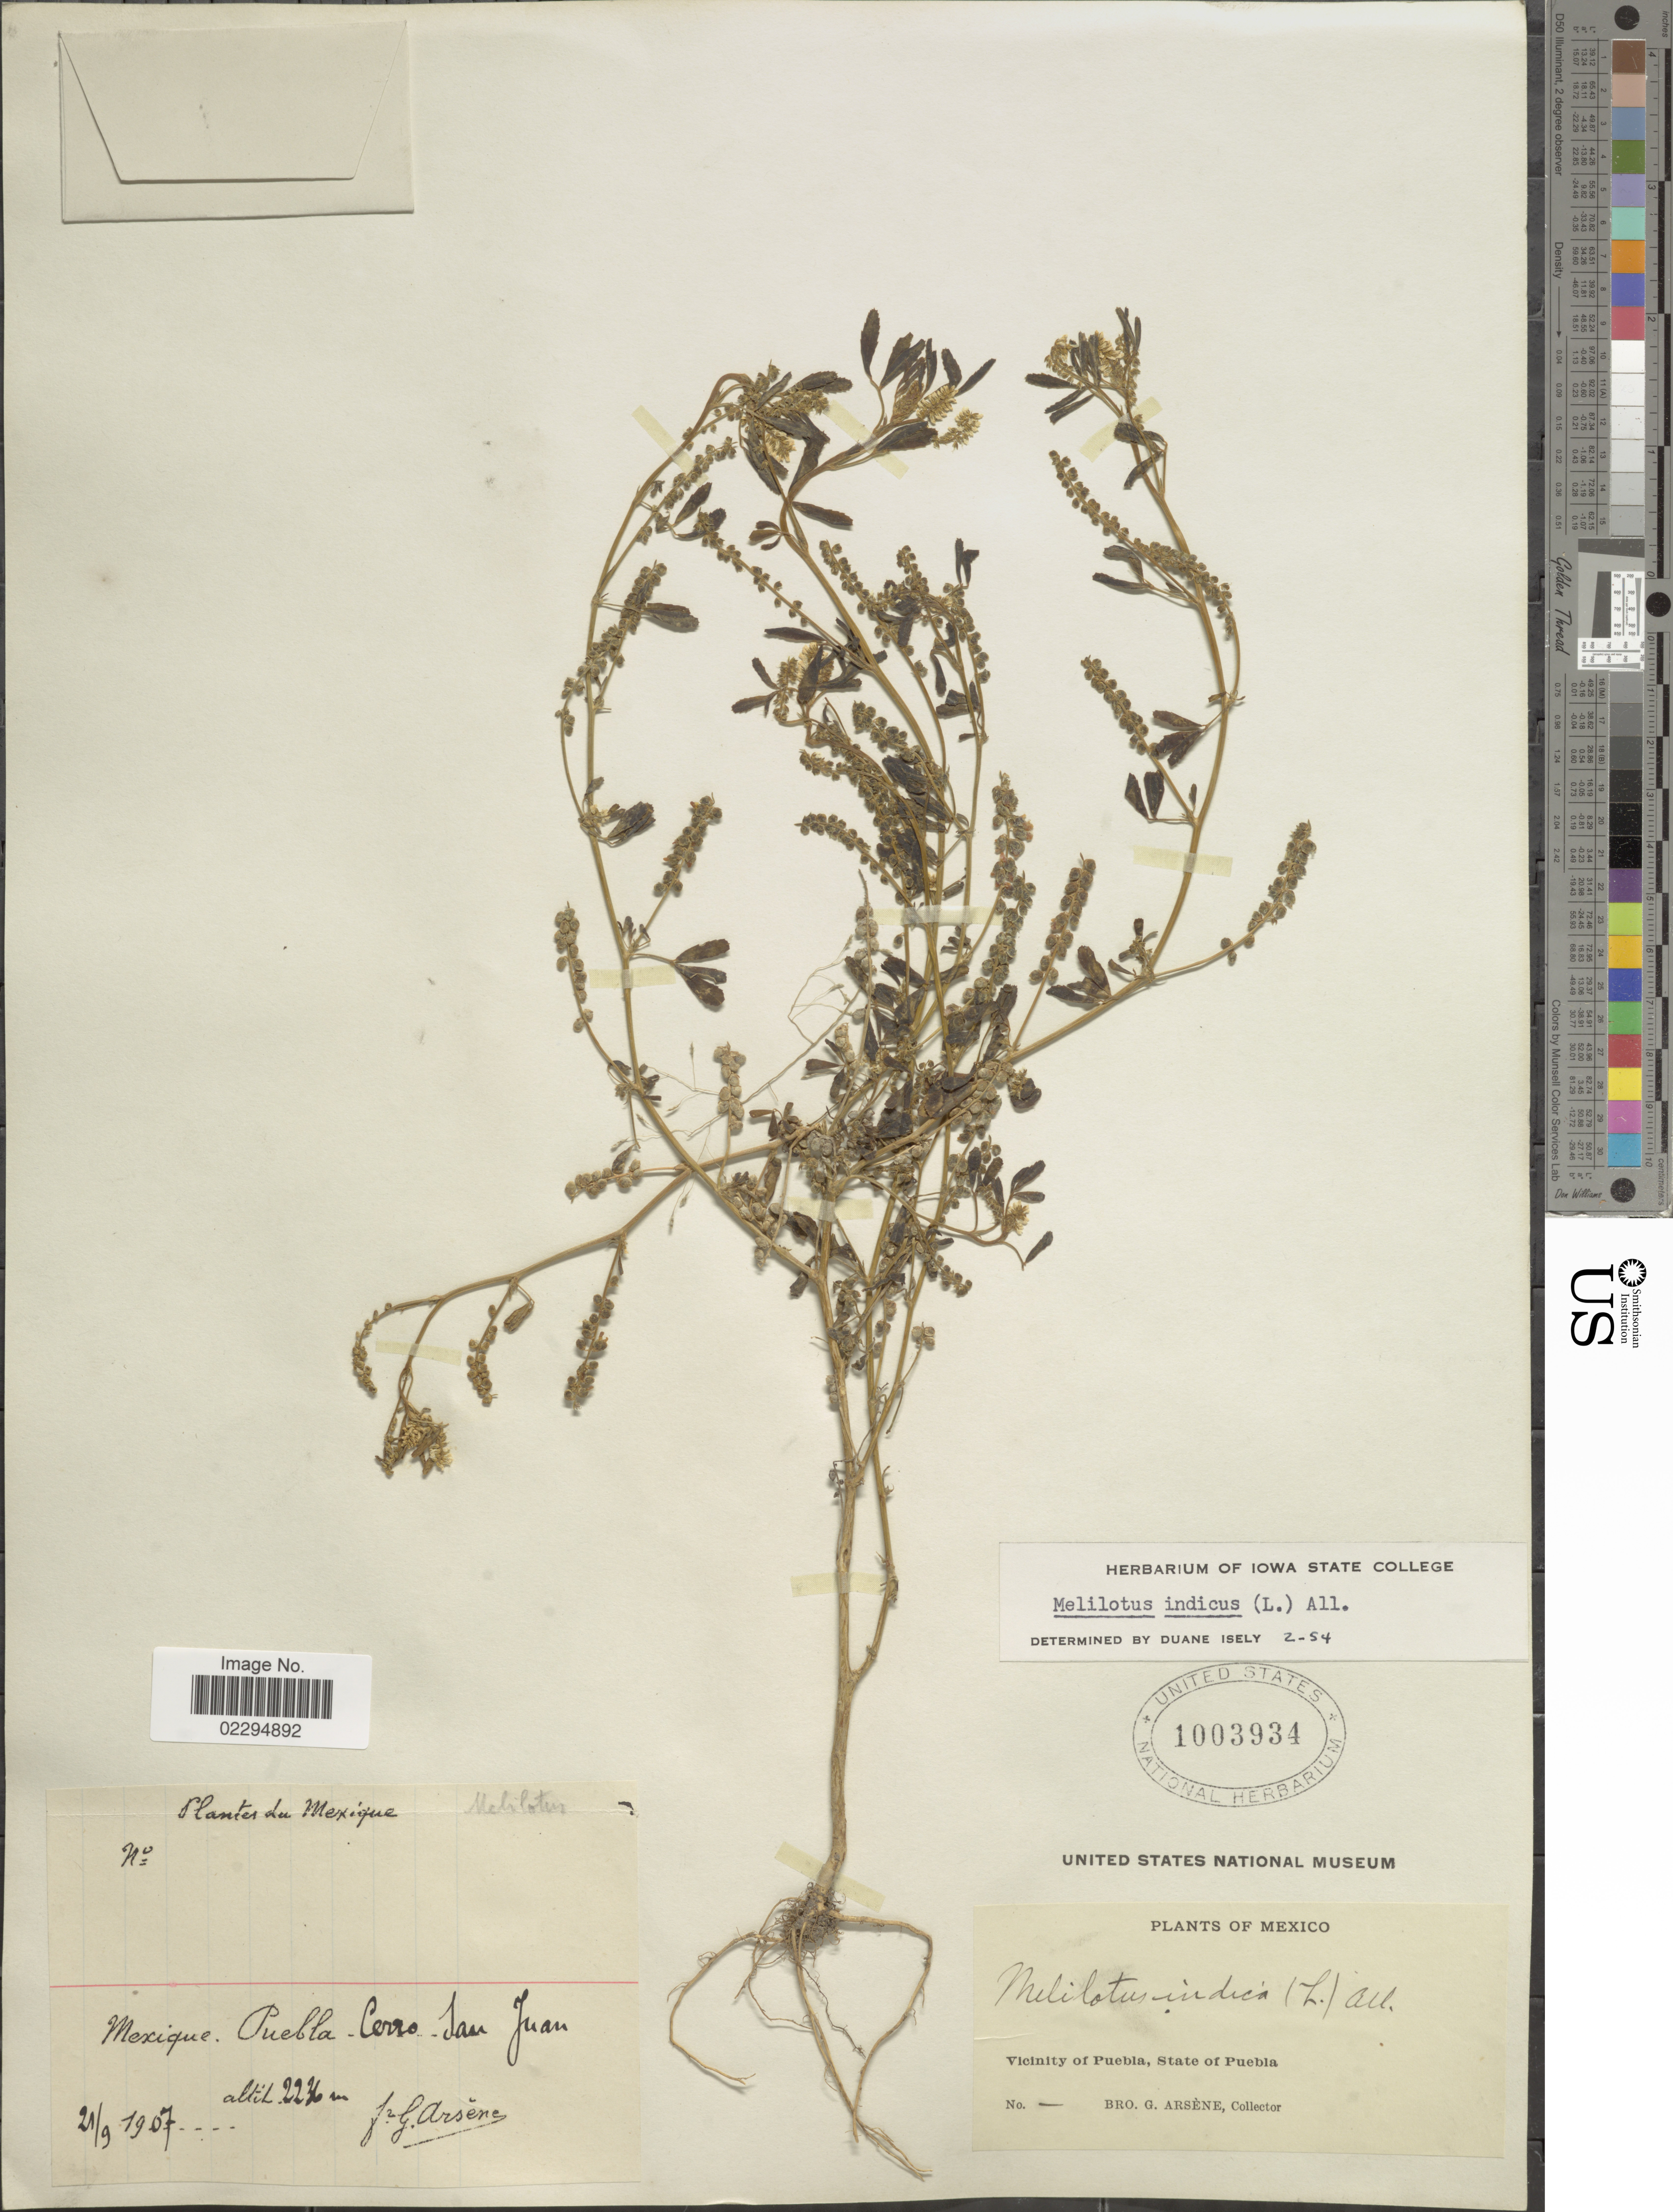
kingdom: Plantae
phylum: Tracheophyta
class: Magnoliopsida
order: Fabales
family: Fabaceae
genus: Melilotus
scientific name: Melilotus indicus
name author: (L.) All.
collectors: Bro. G. Arsène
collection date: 1907-09-21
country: Mexico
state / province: Puebla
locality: Cerro San Juan, Vicinity of Puebla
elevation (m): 2236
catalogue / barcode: US 1003934